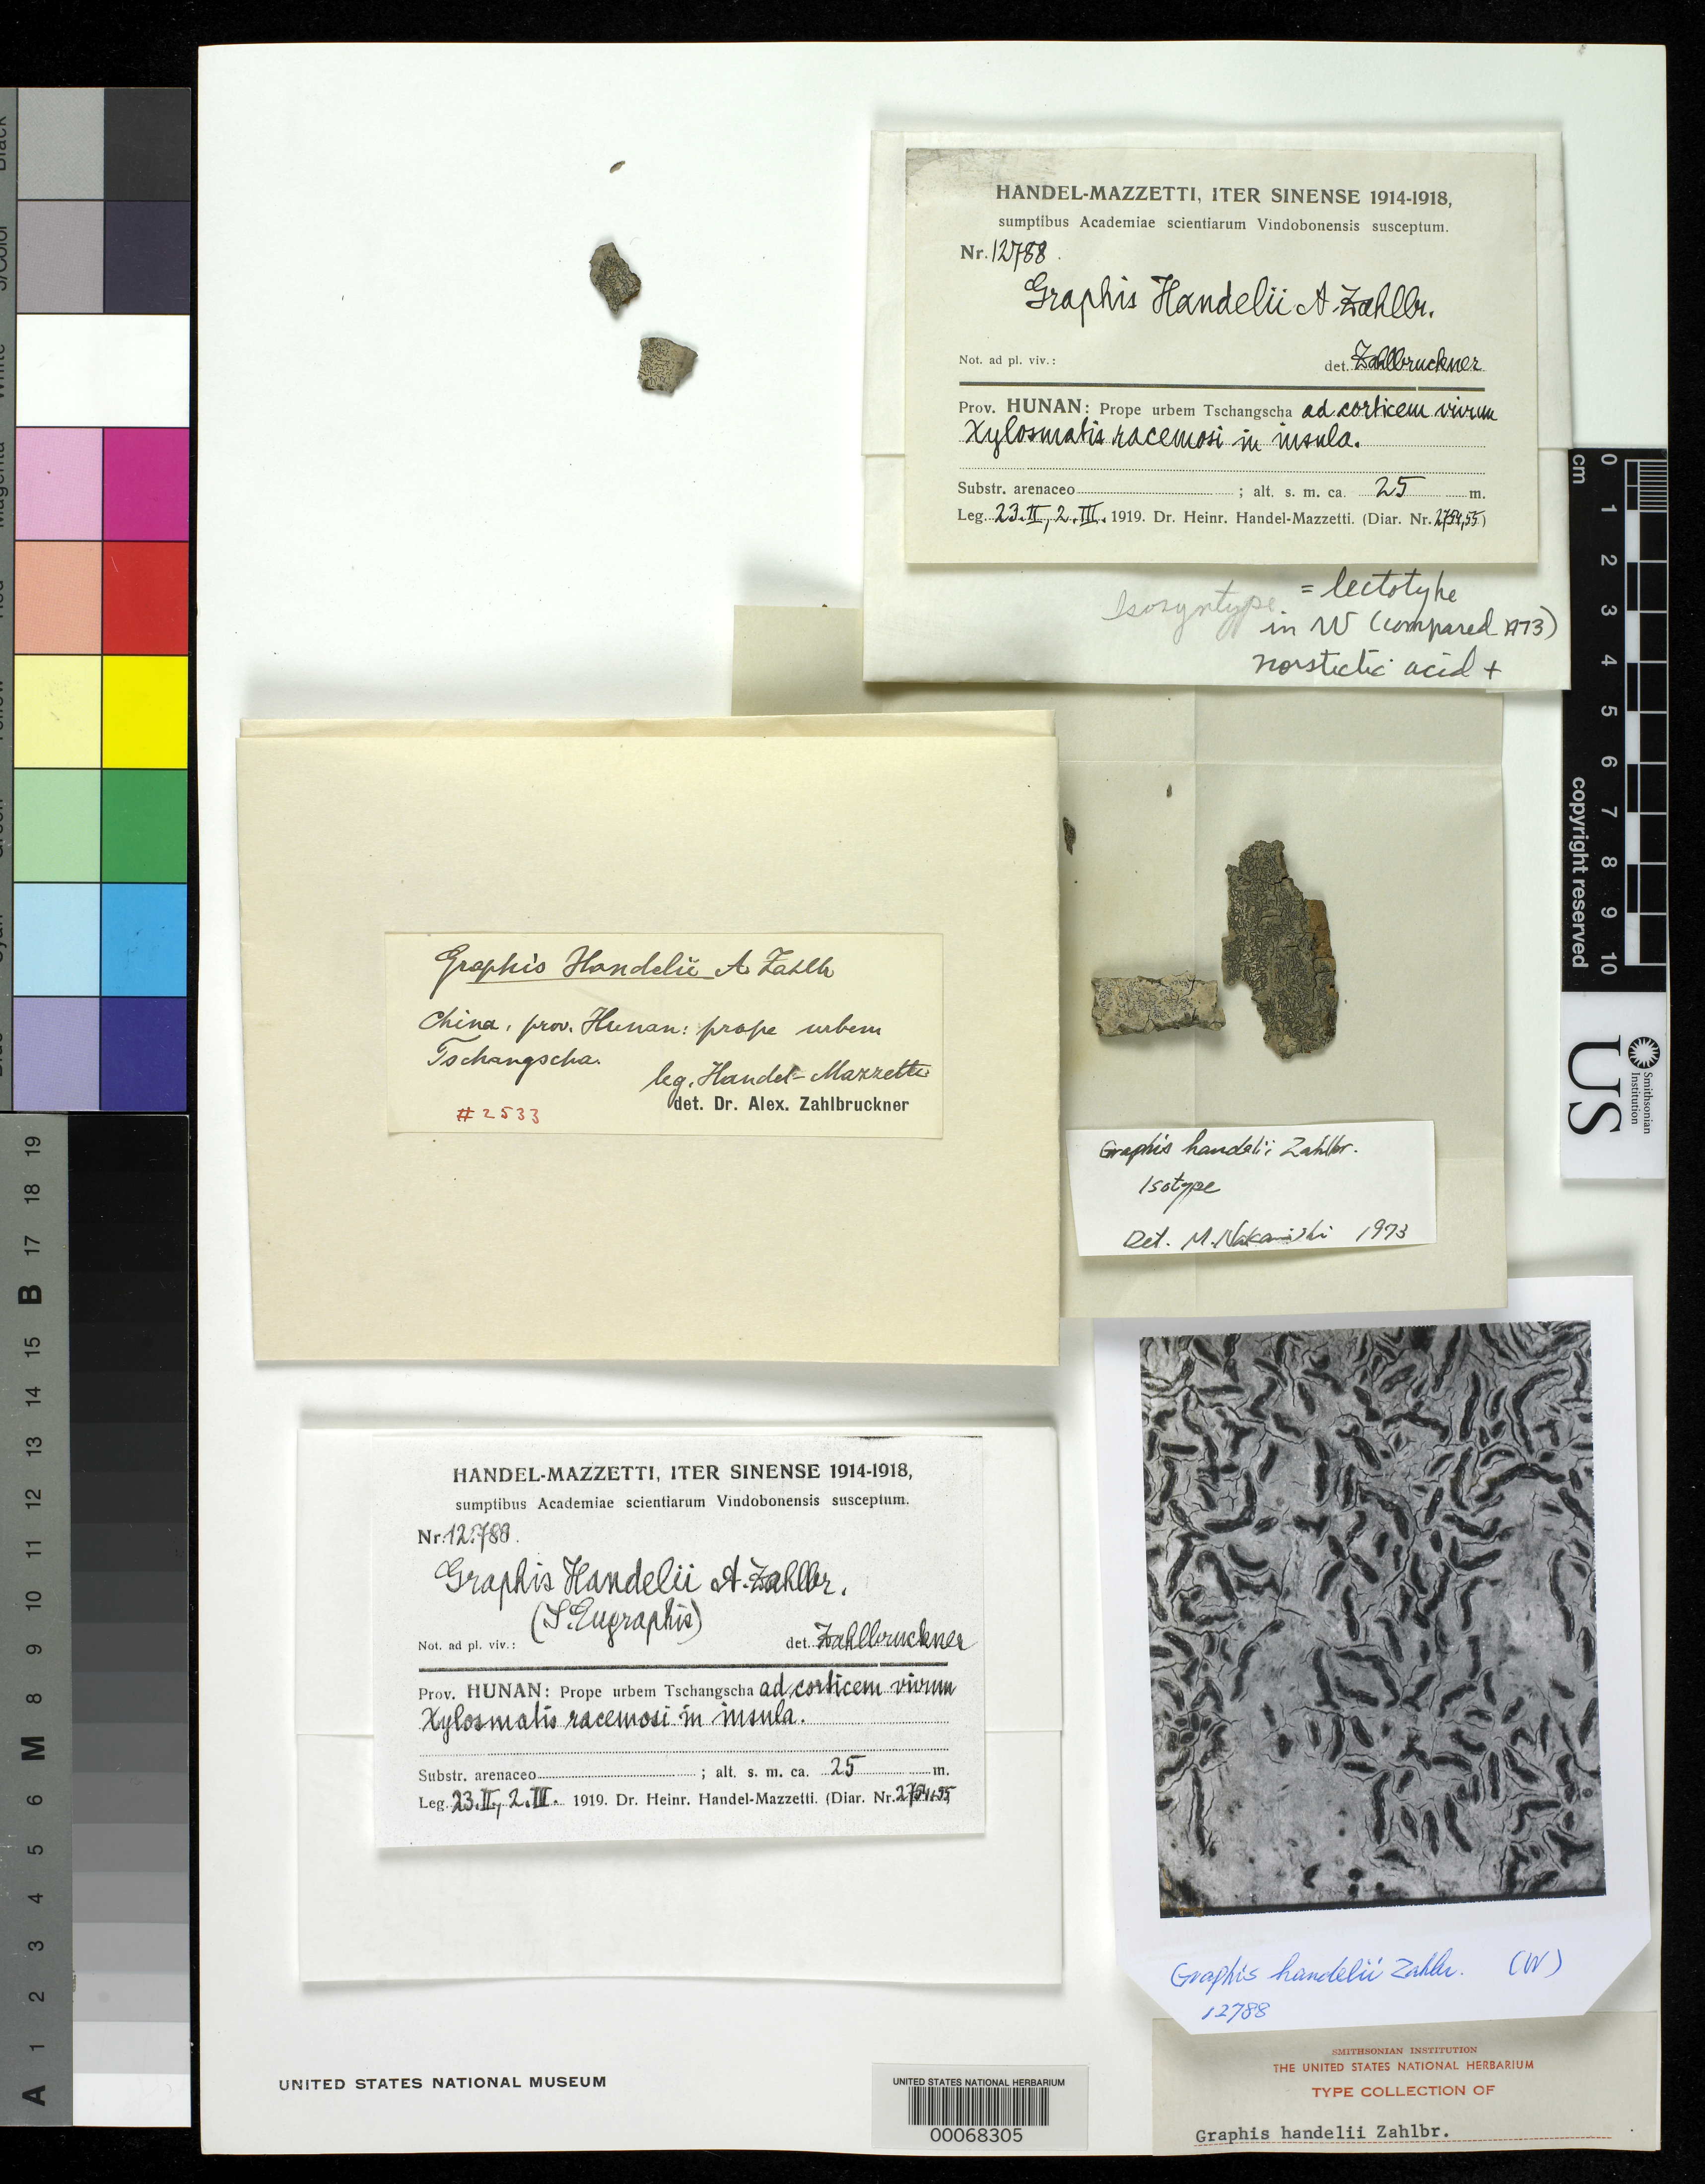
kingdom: Fungi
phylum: Ascomycota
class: Lecanoromycetes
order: Ostropales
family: Graphidaceae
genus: Graphis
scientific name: Graphis handelii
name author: Zahlbr. in Hand.-Mazz.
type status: Isolectotype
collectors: H. Handel-Mazzetti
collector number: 12788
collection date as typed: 23 Feb 1919 and 02 Mar 1919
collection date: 1919-02-23,1919-03-02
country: China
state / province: Hunan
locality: Urbem Tschangscha. [City of Tschangscha.]